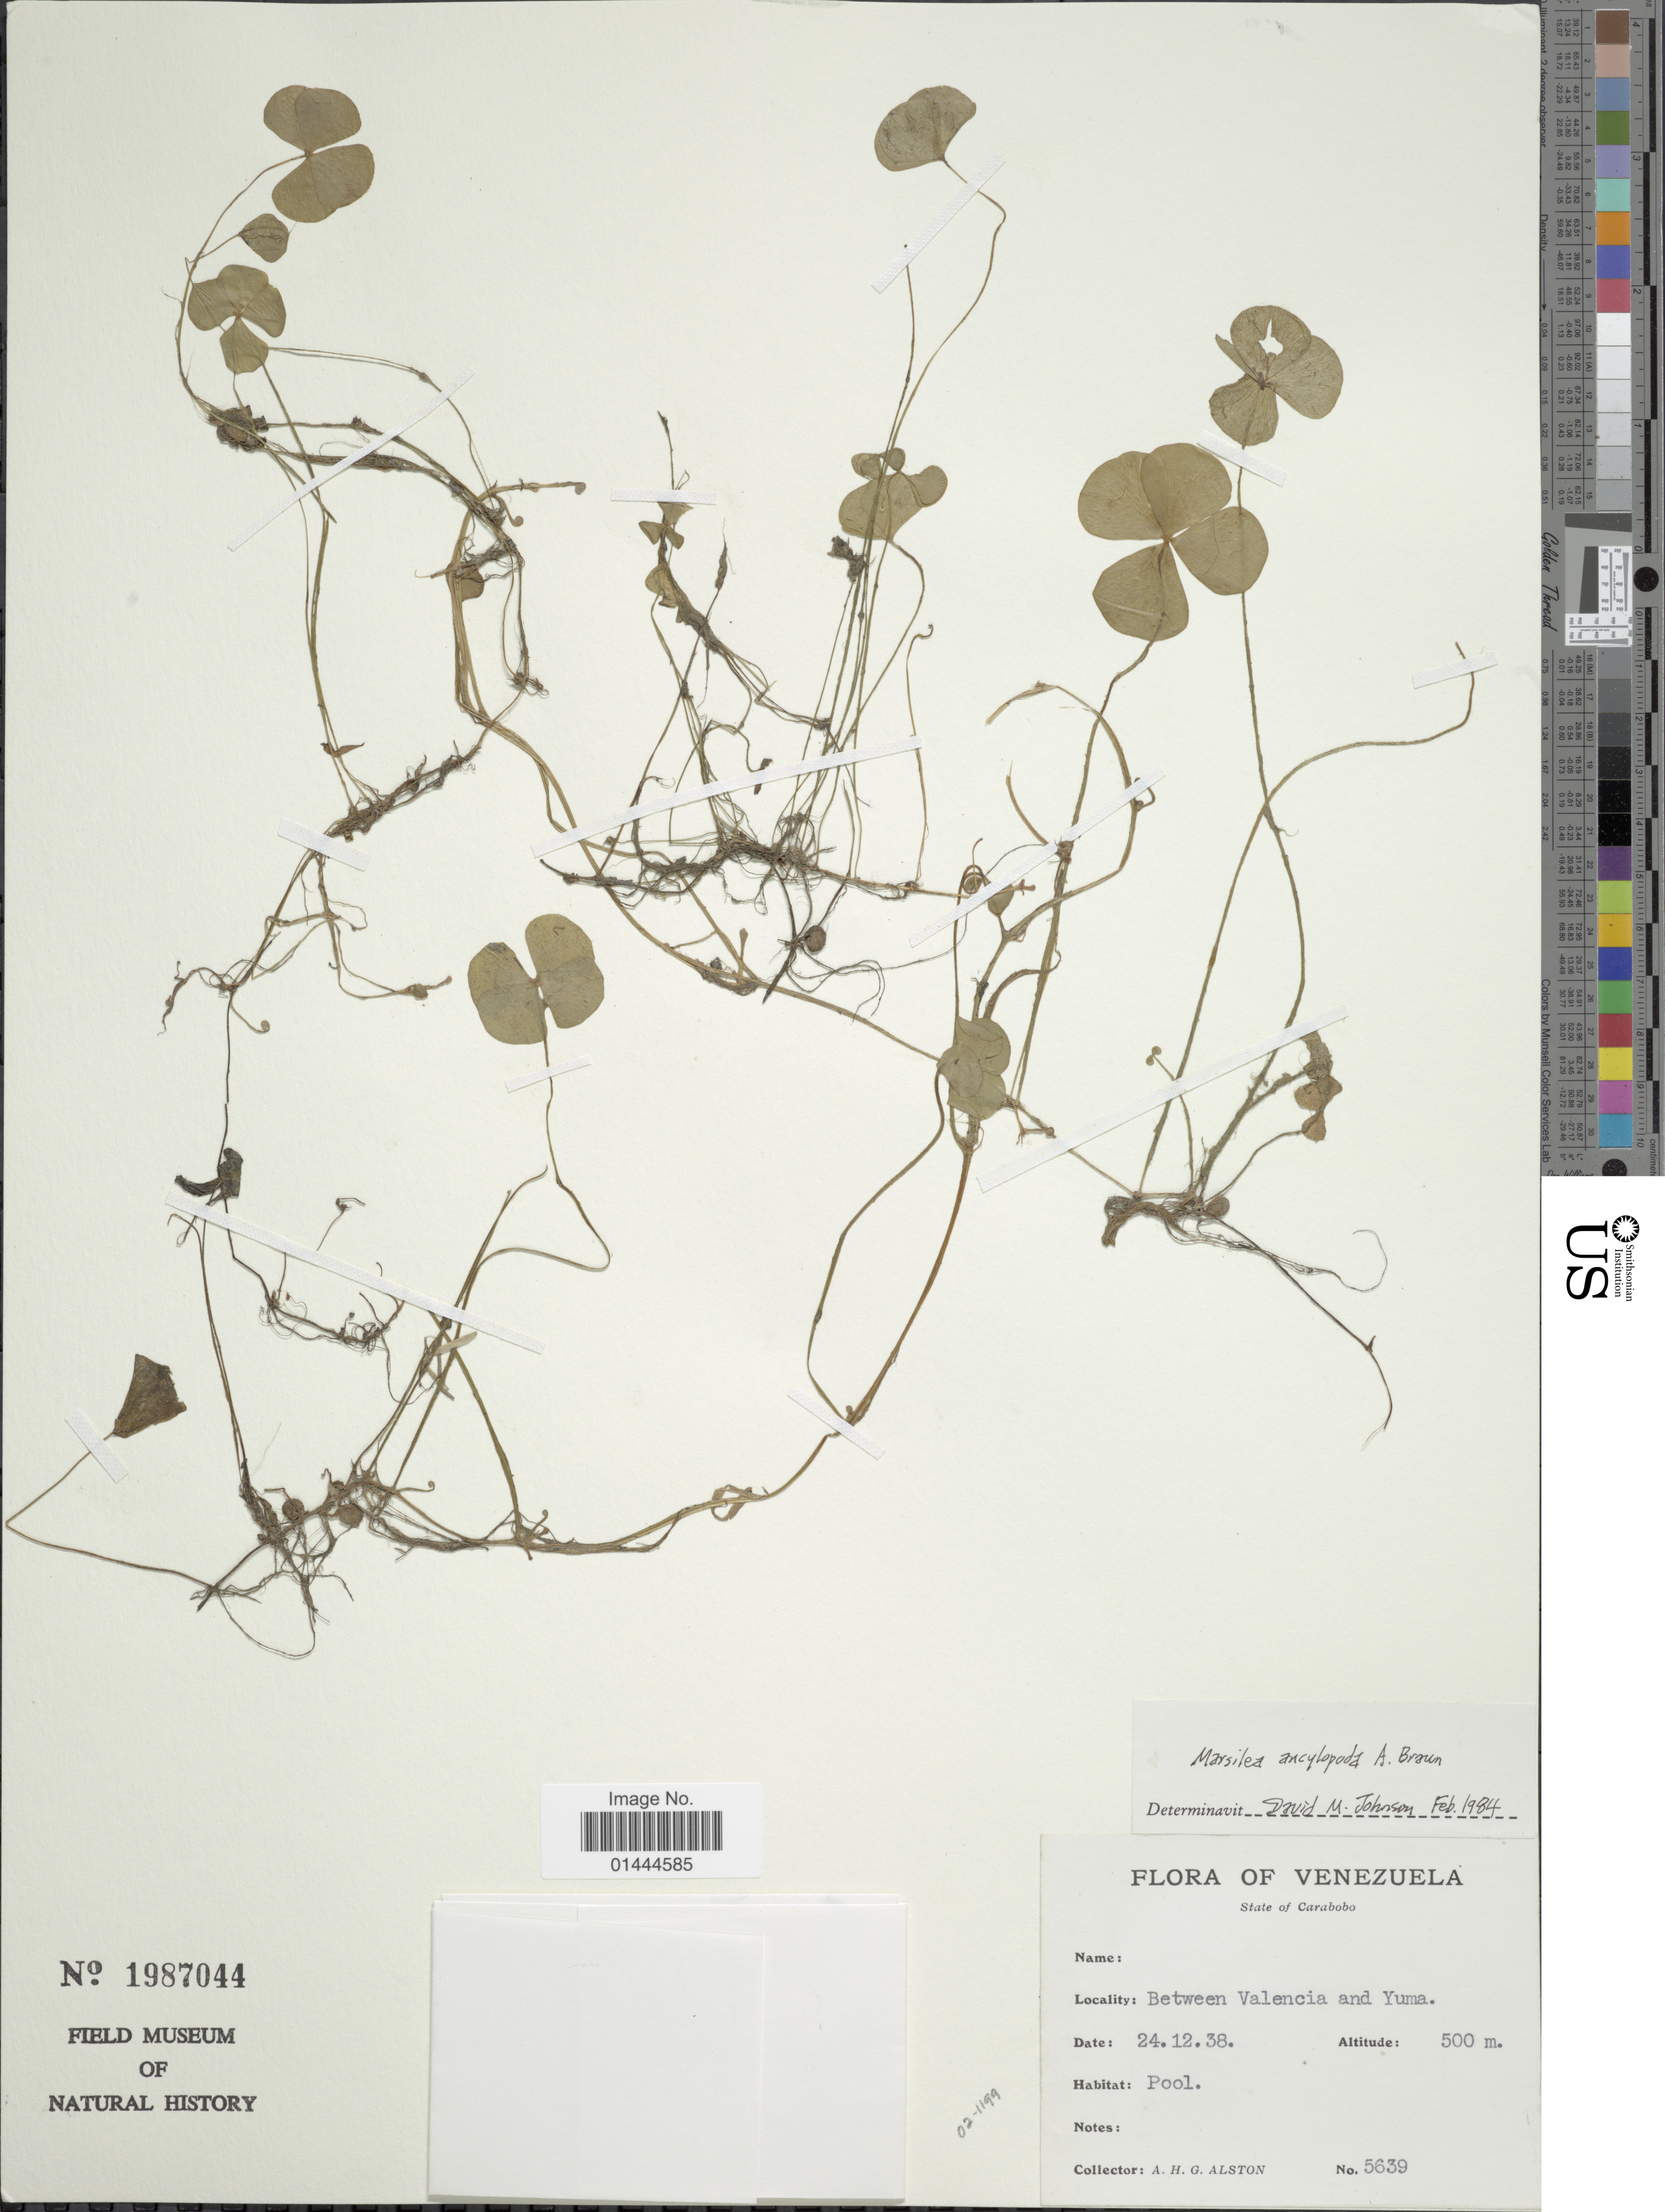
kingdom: Plantae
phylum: Tracheophyta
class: Polypodiopsida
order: Salviniales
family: Marsileaceae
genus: Marsilea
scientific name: Marsilea ancylopoda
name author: A. Braun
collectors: A. H. Alston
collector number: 5639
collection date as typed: Transcribed d/m/y: 24/12/38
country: Venezuela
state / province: Carabobo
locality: Between Valencia and Yuma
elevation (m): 500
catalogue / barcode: US 1987044